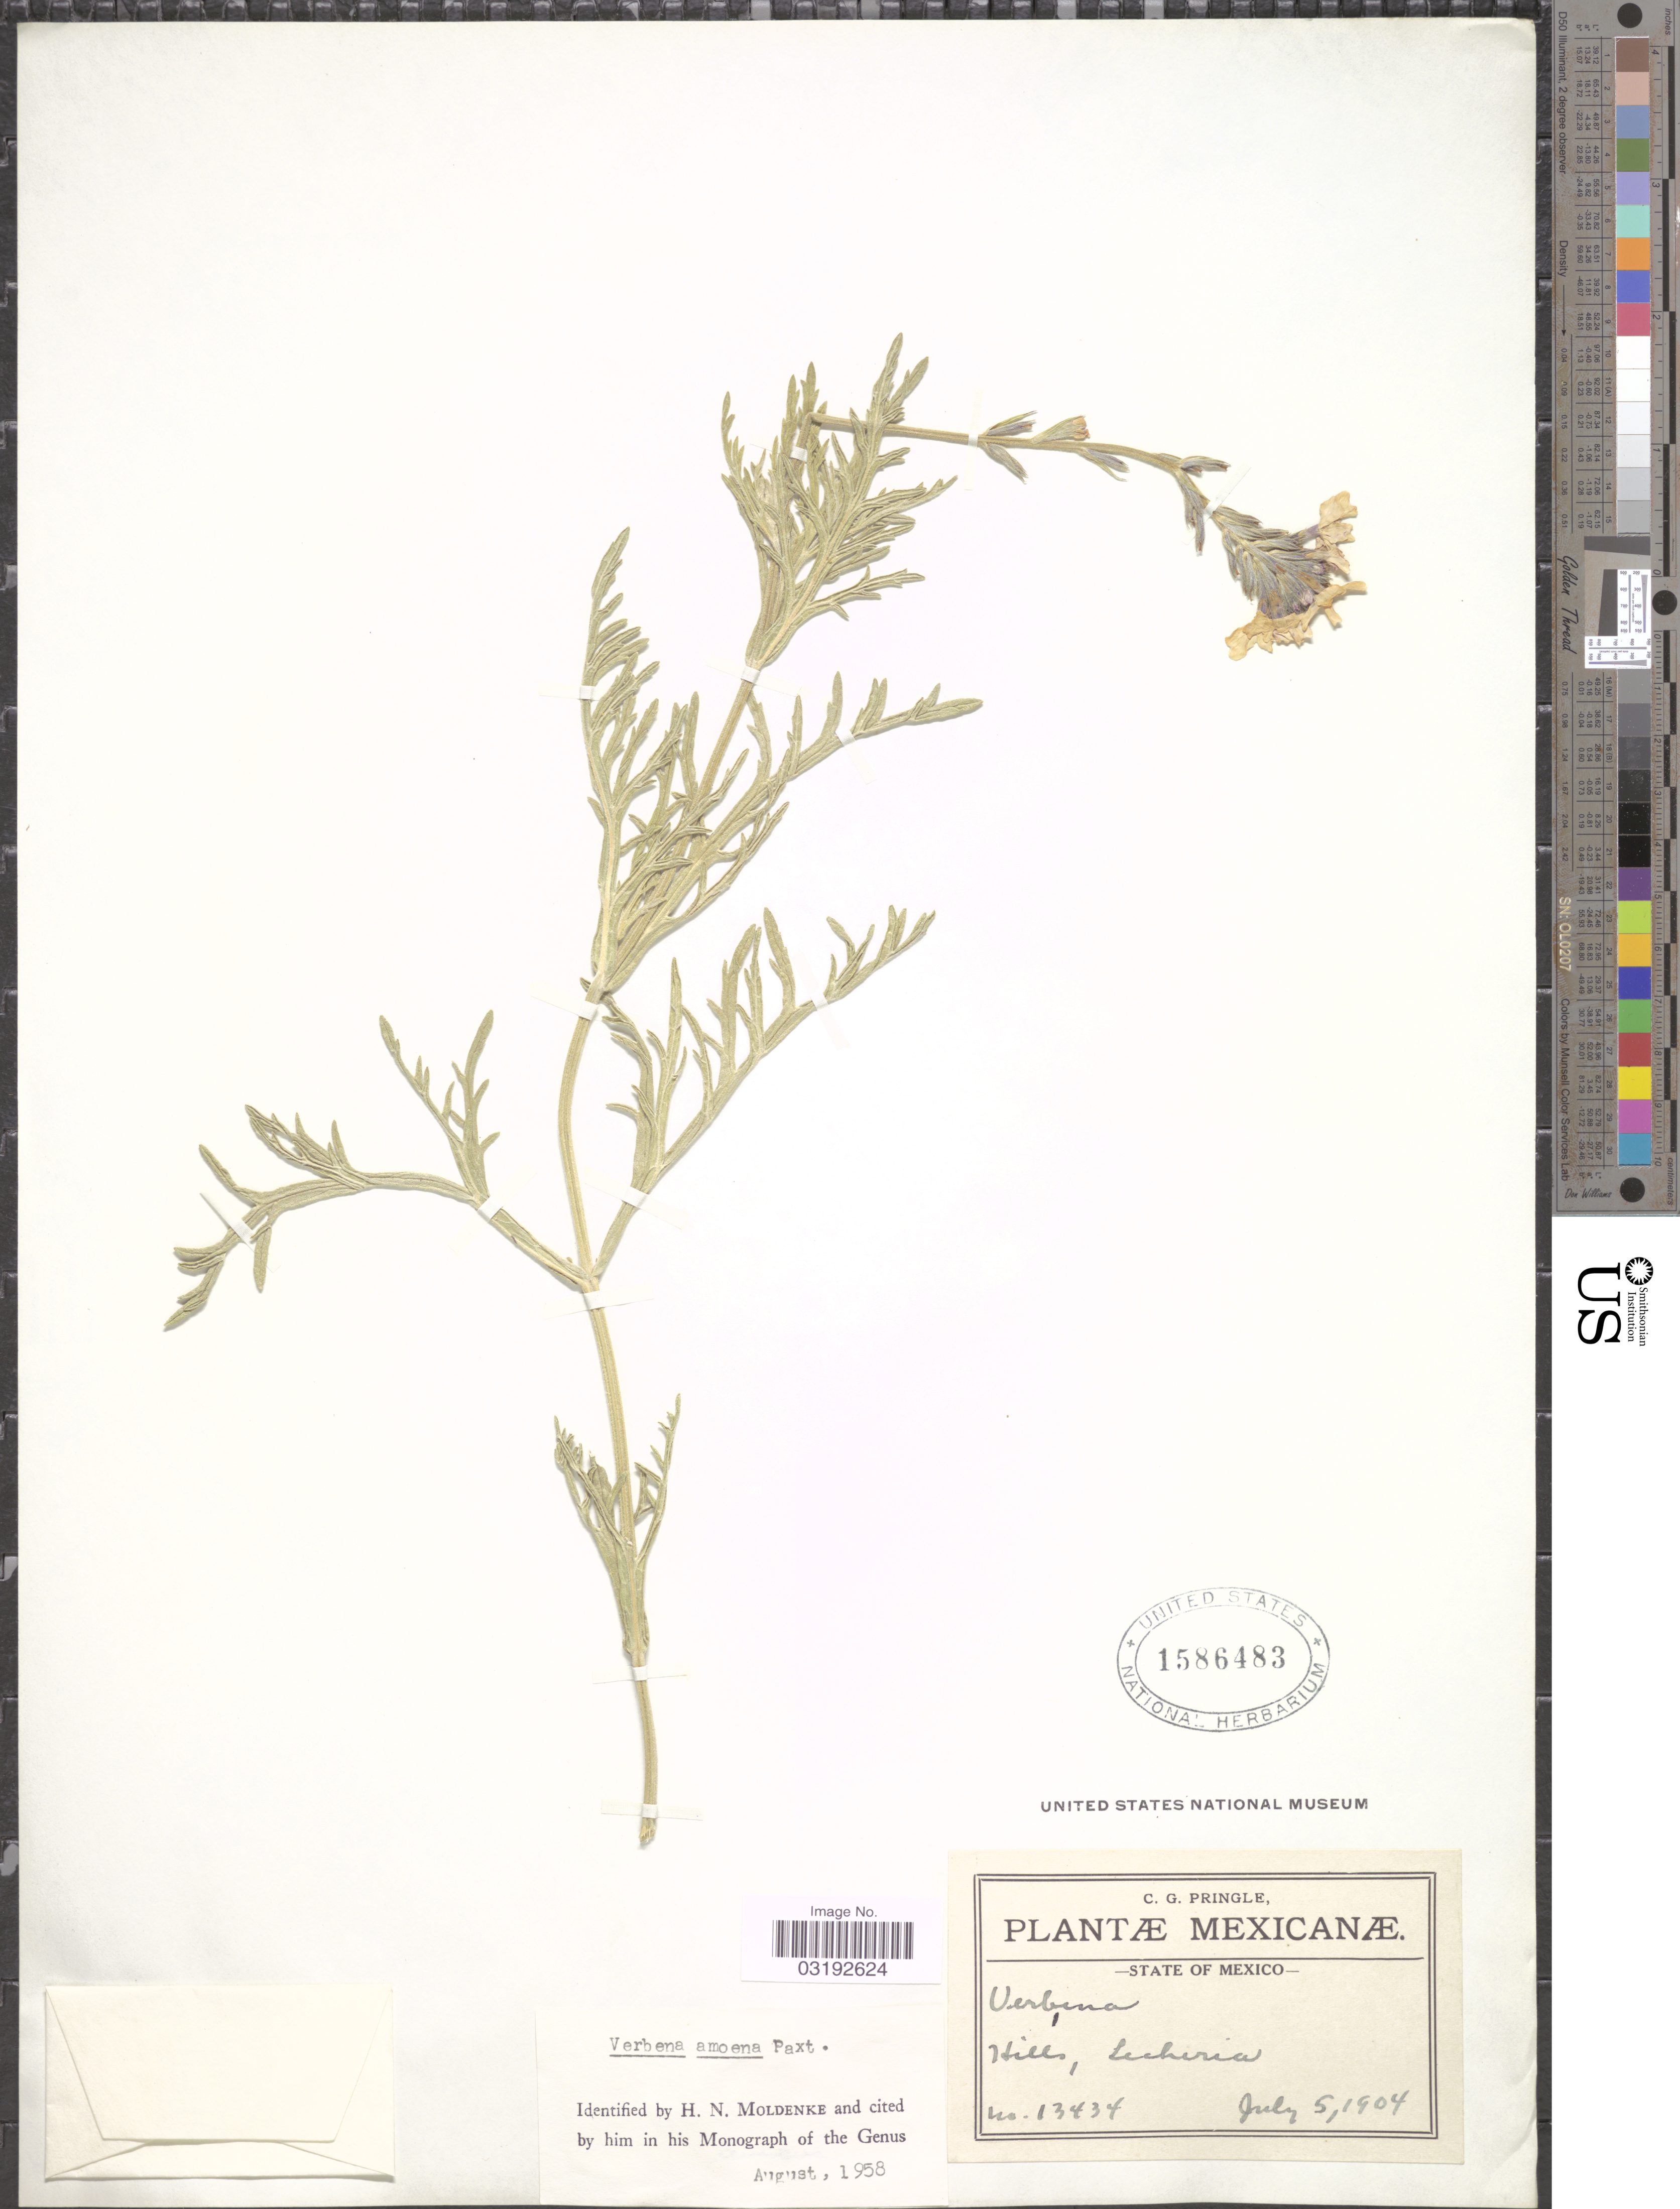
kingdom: Plantae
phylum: Tracheophyta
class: Magnoliopsida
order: Lamiales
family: Verbenaceae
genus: Verbena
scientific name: Verbena amoena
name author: Paxton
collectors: C. G. Pringle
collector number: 13434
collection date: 1904-07-05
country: Mexico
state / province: México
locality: Hills, Lecheria.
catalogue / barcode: US 1586483